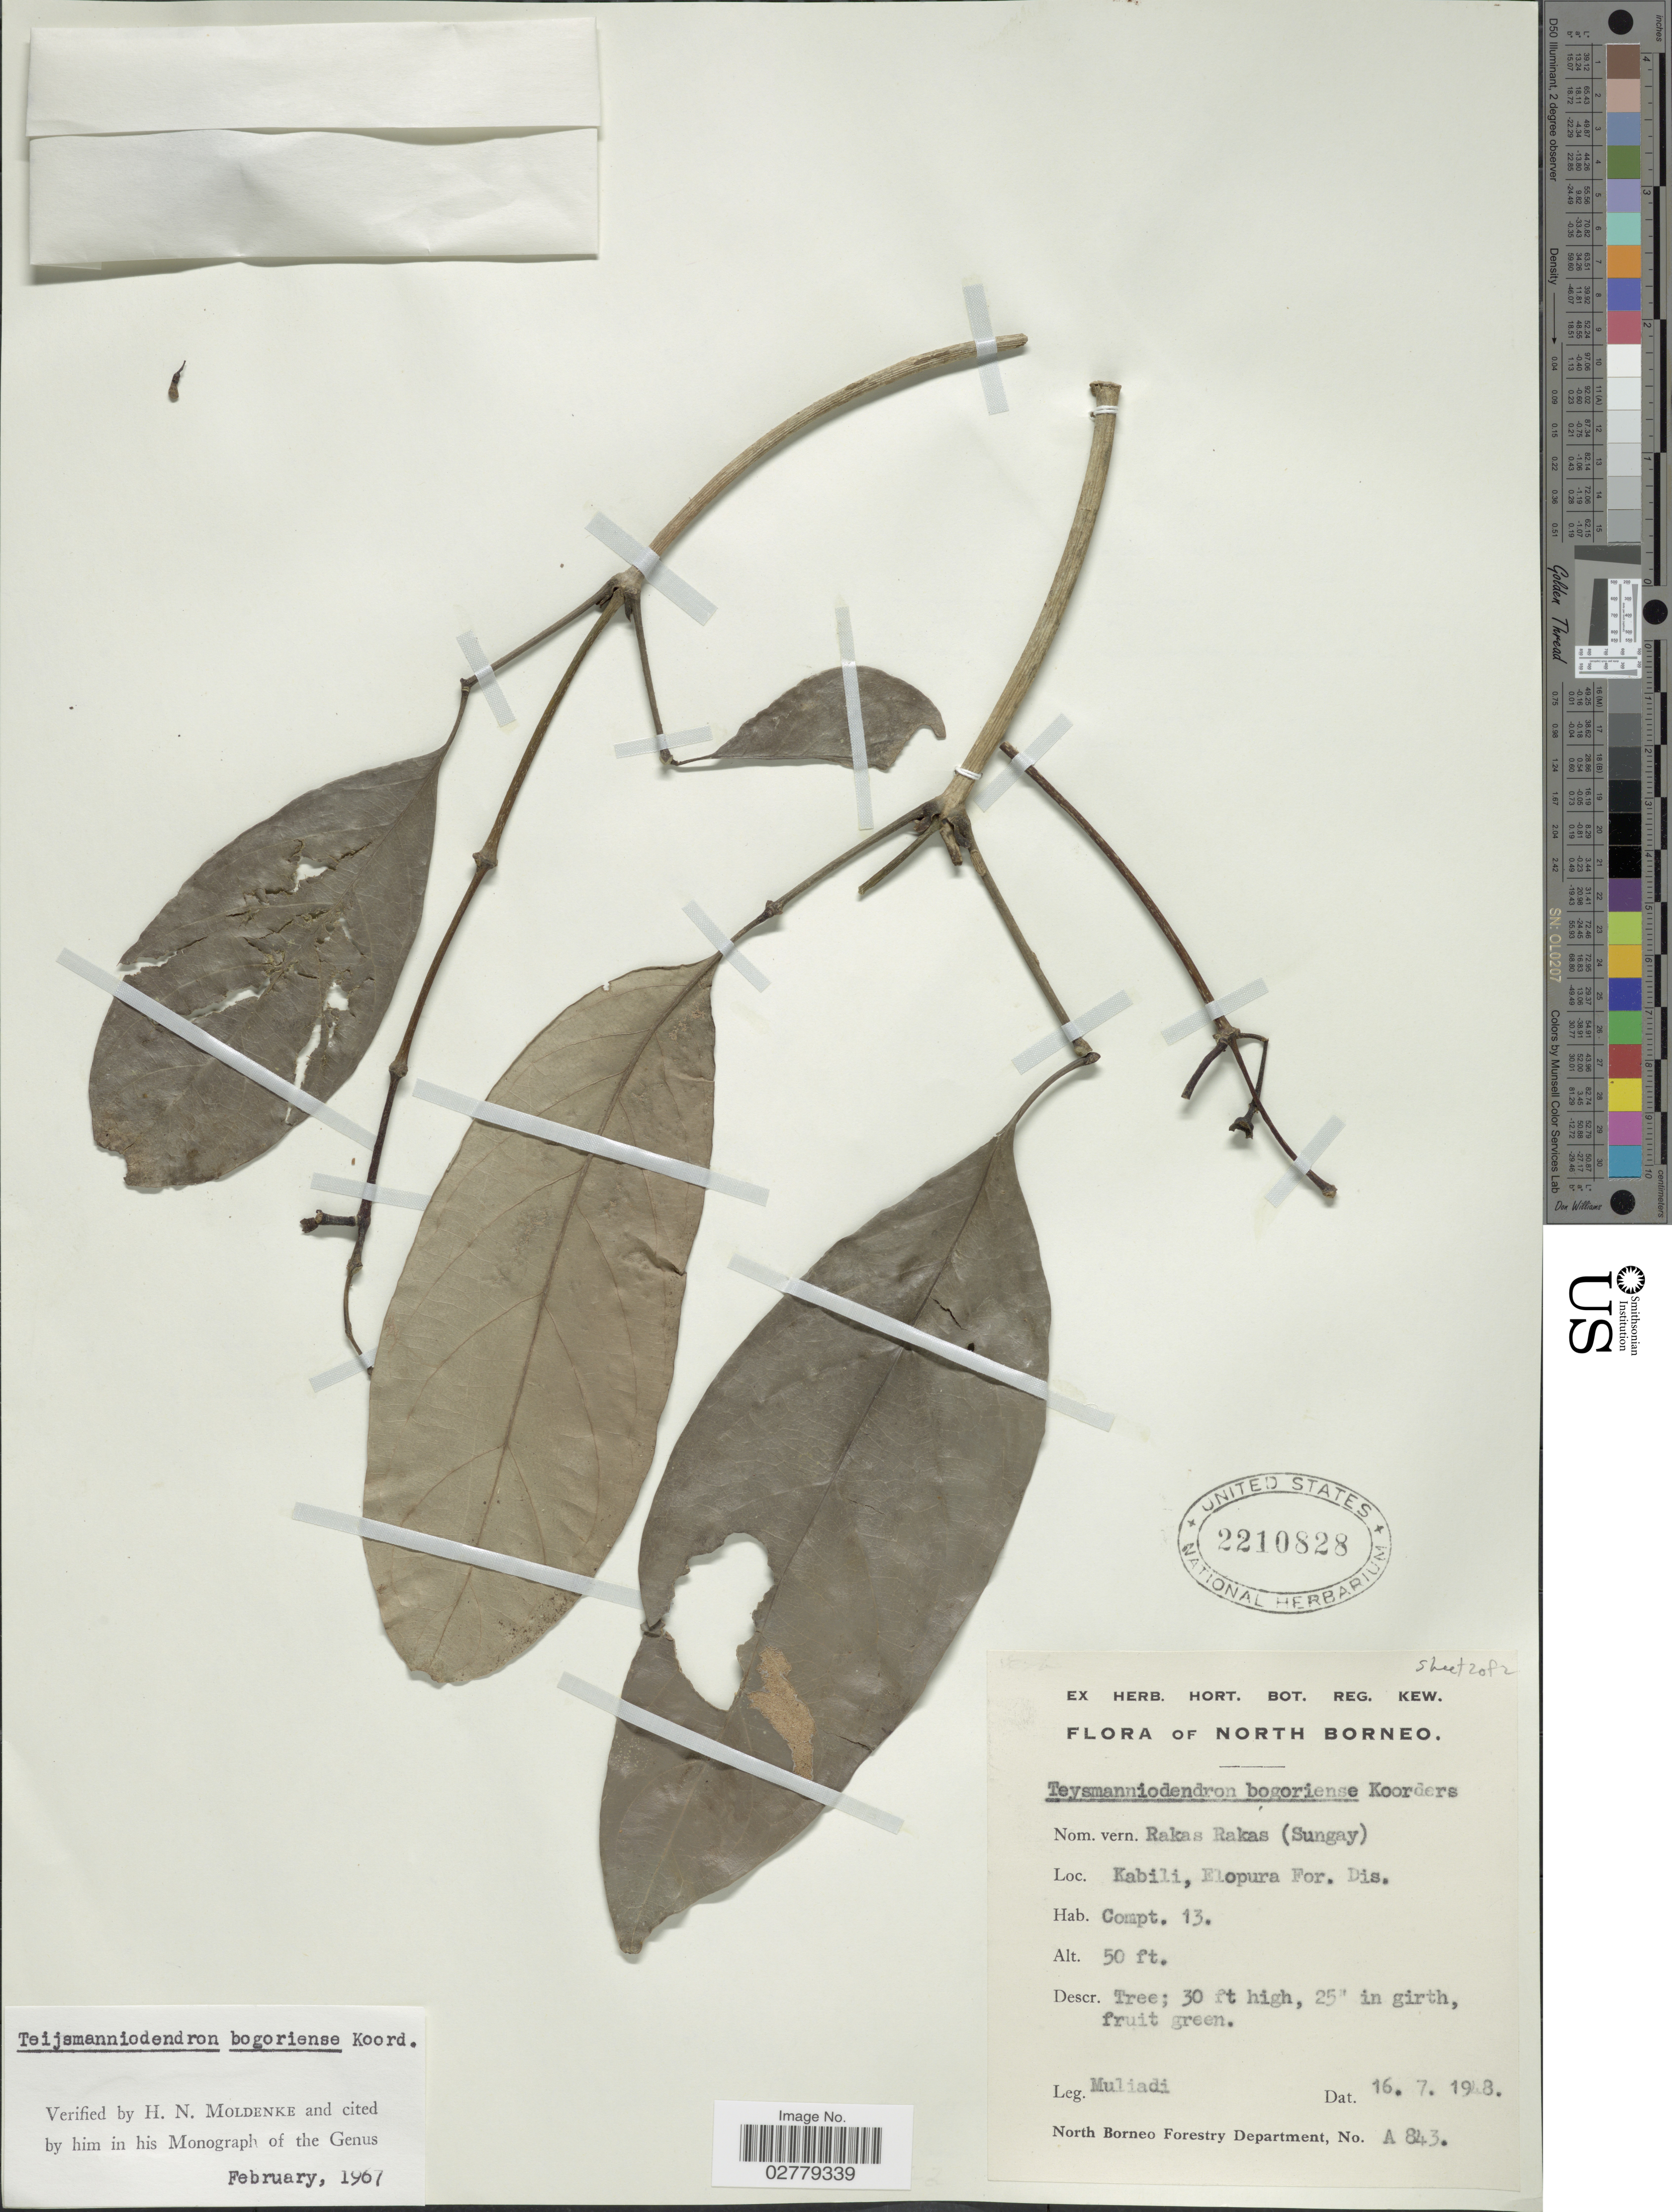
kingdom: Plantae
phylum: Tracheophyta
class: Magnoliopsida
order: Lamiales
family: Lamiaceae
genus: Teijsmanniodendron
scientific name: Teijsmanniodendron bogoriense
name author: Koord.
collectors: -. Muliadi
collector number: A843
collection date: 1948-07-16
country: Malaysia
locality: North Borneo. Kabili, Elopura For. Dis. Compt. 13.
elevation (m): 15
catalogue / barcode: US 2210828